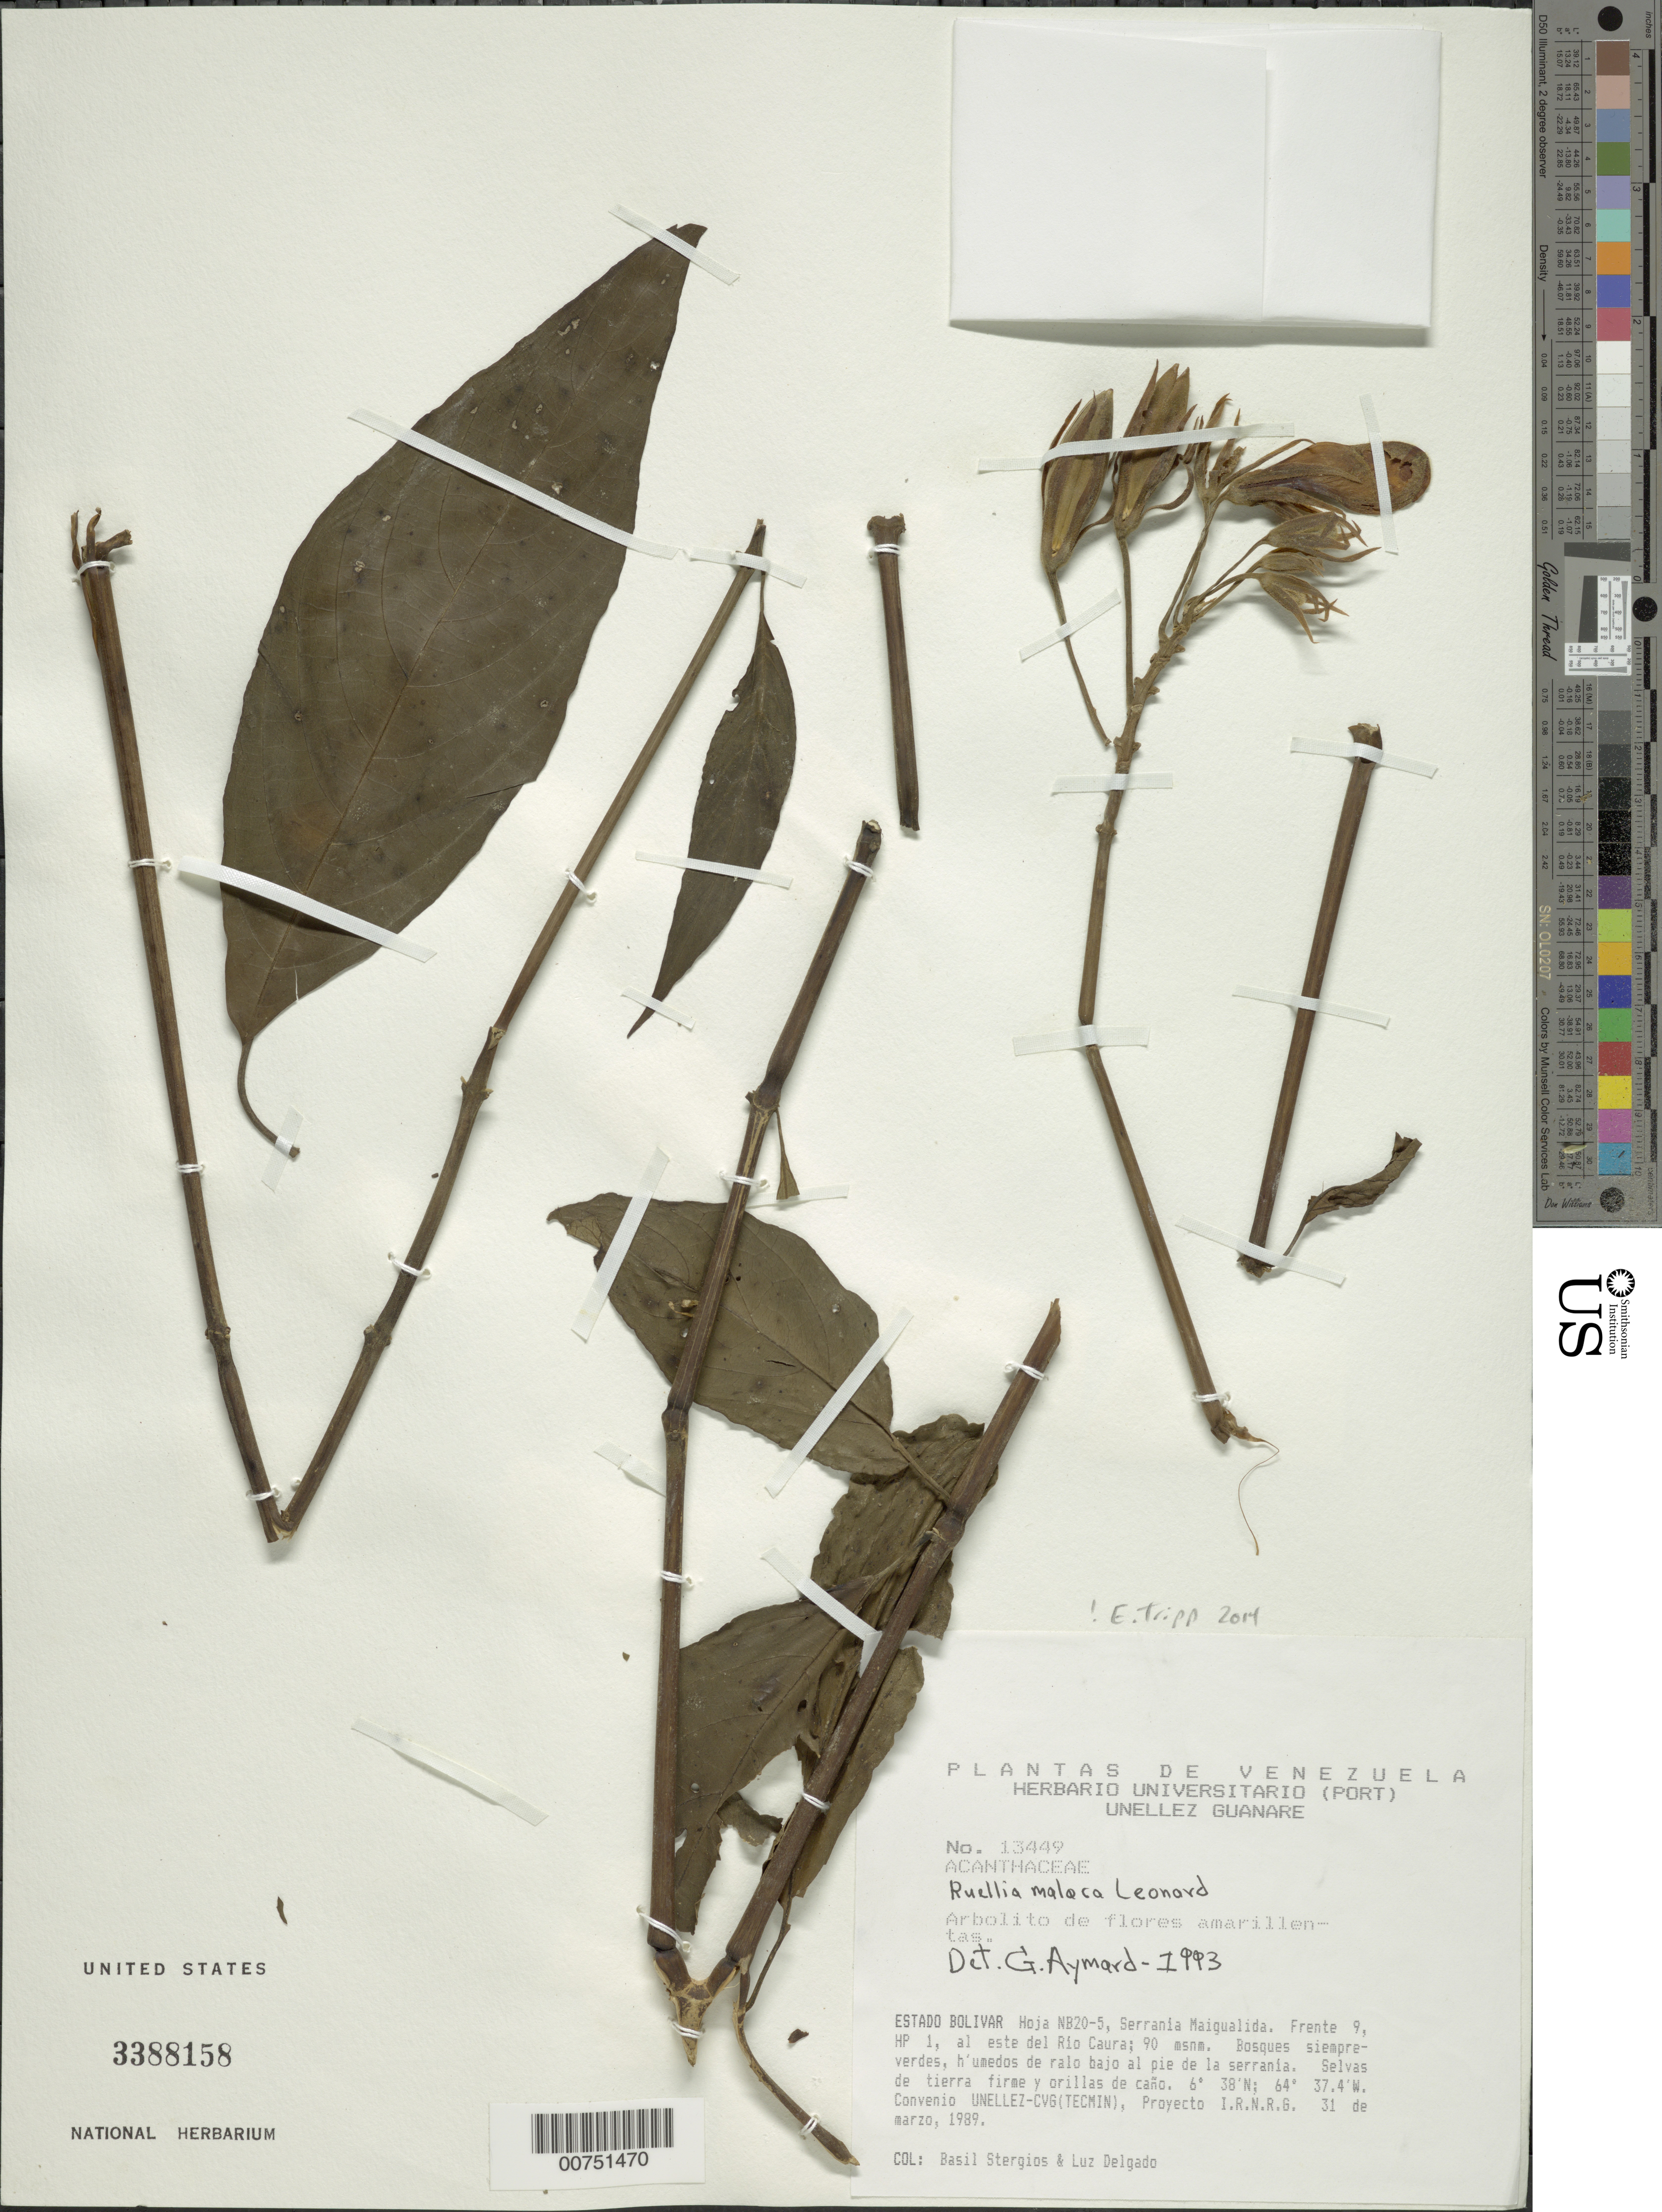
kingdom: Plantae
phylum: Tracheophyta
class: Magnoliopsida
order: Lamiales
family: Acanthaceae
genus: Ruellia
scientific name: Ruellia malaca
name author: Leonard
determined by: Aymard C., G. A., (PORT), Univ. Nac. Exp. de los Llanos Ezequiel Zamora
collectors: B. G. Stergios & L. Delgado V.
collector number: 13449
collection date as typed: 31-Mar-89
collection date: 1989-03-31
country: Venezuela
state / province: Bolívar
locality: Serrania Maigualida, E del río Caura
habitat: Bosques siempre-verdes, humedos de ralo bajo al pié de la serranía. Selvas de tierra firme y orillas de caño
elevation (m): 90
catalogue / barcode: US 3388158